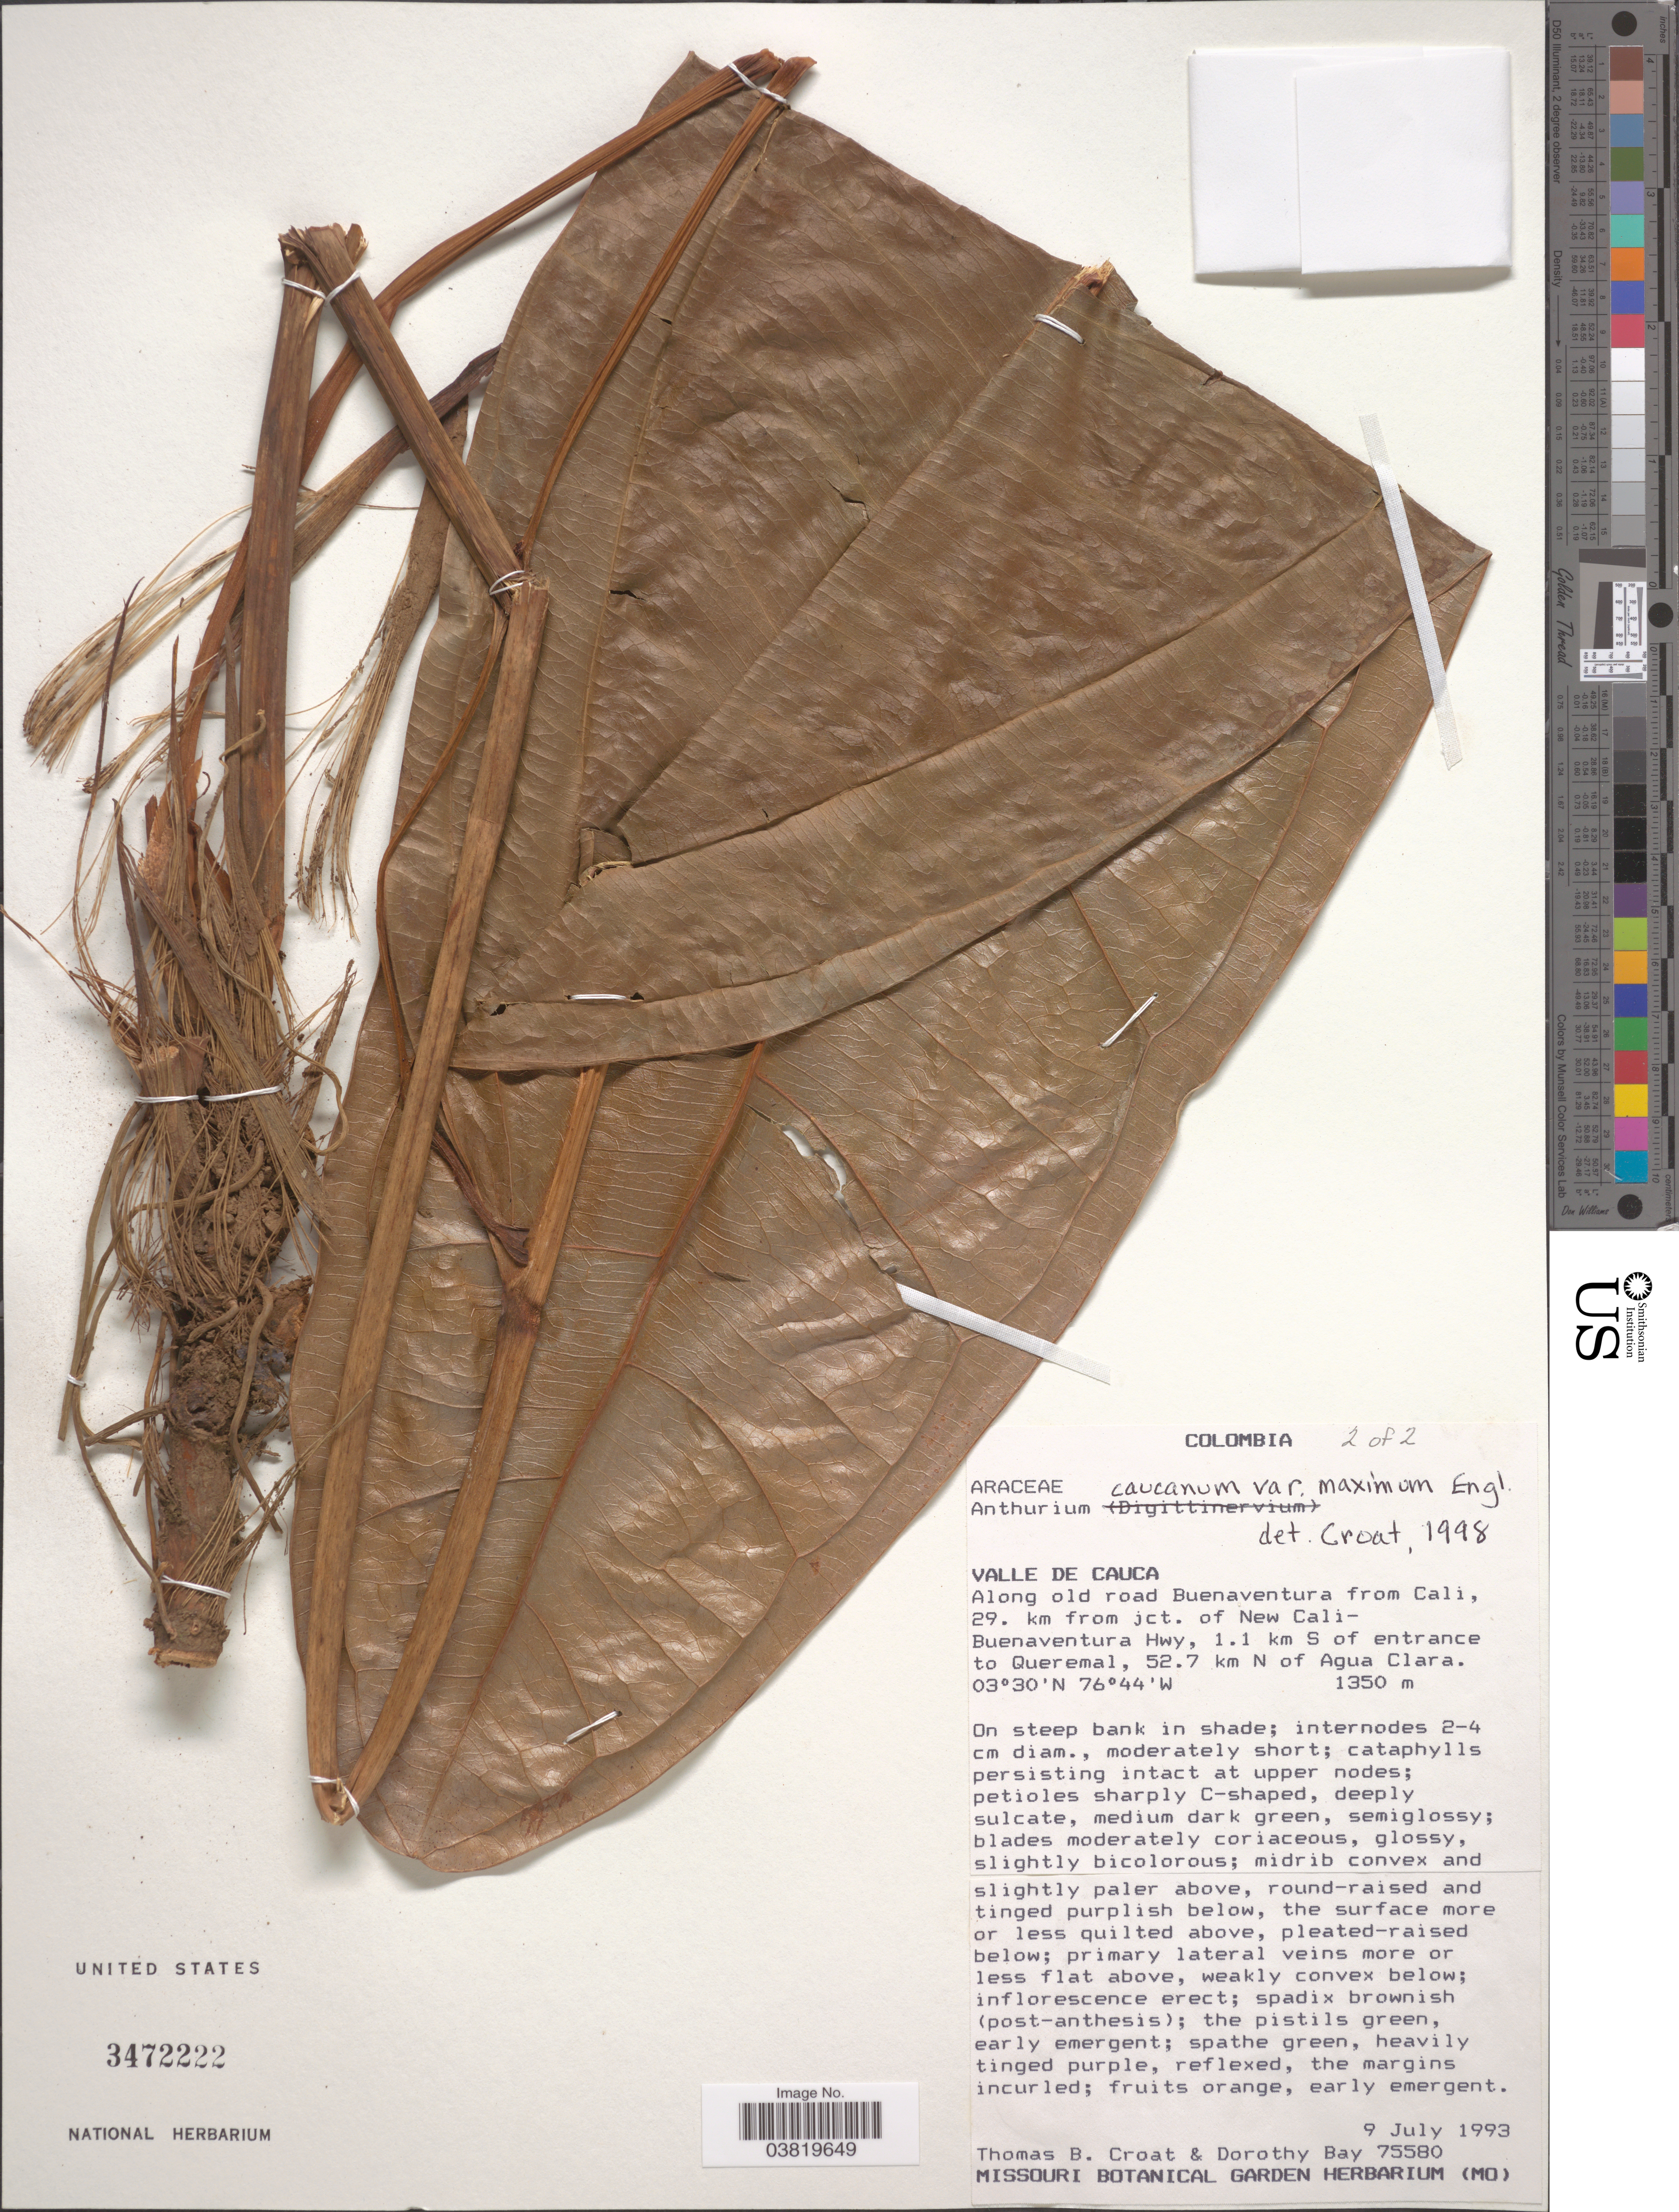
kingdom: Plantae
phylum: Tracheophyta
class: Liliopsida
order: Alismatales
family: Araceae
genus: Anthurium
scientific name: Anthurium caucanum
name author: Engl.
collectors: T. B. Croat & D. C. Bay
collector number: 75580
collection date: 1993-07-09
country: Colombia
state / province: Valle del Cauca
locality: Along old road Buenaventura from Cali, 29. km from jct. of New Cali- Buenaventura Hwy, 1.1 km S of entrance to Queremal, 52.7 km N of Agua Clara.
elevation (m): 1350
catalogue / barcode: US 3472222